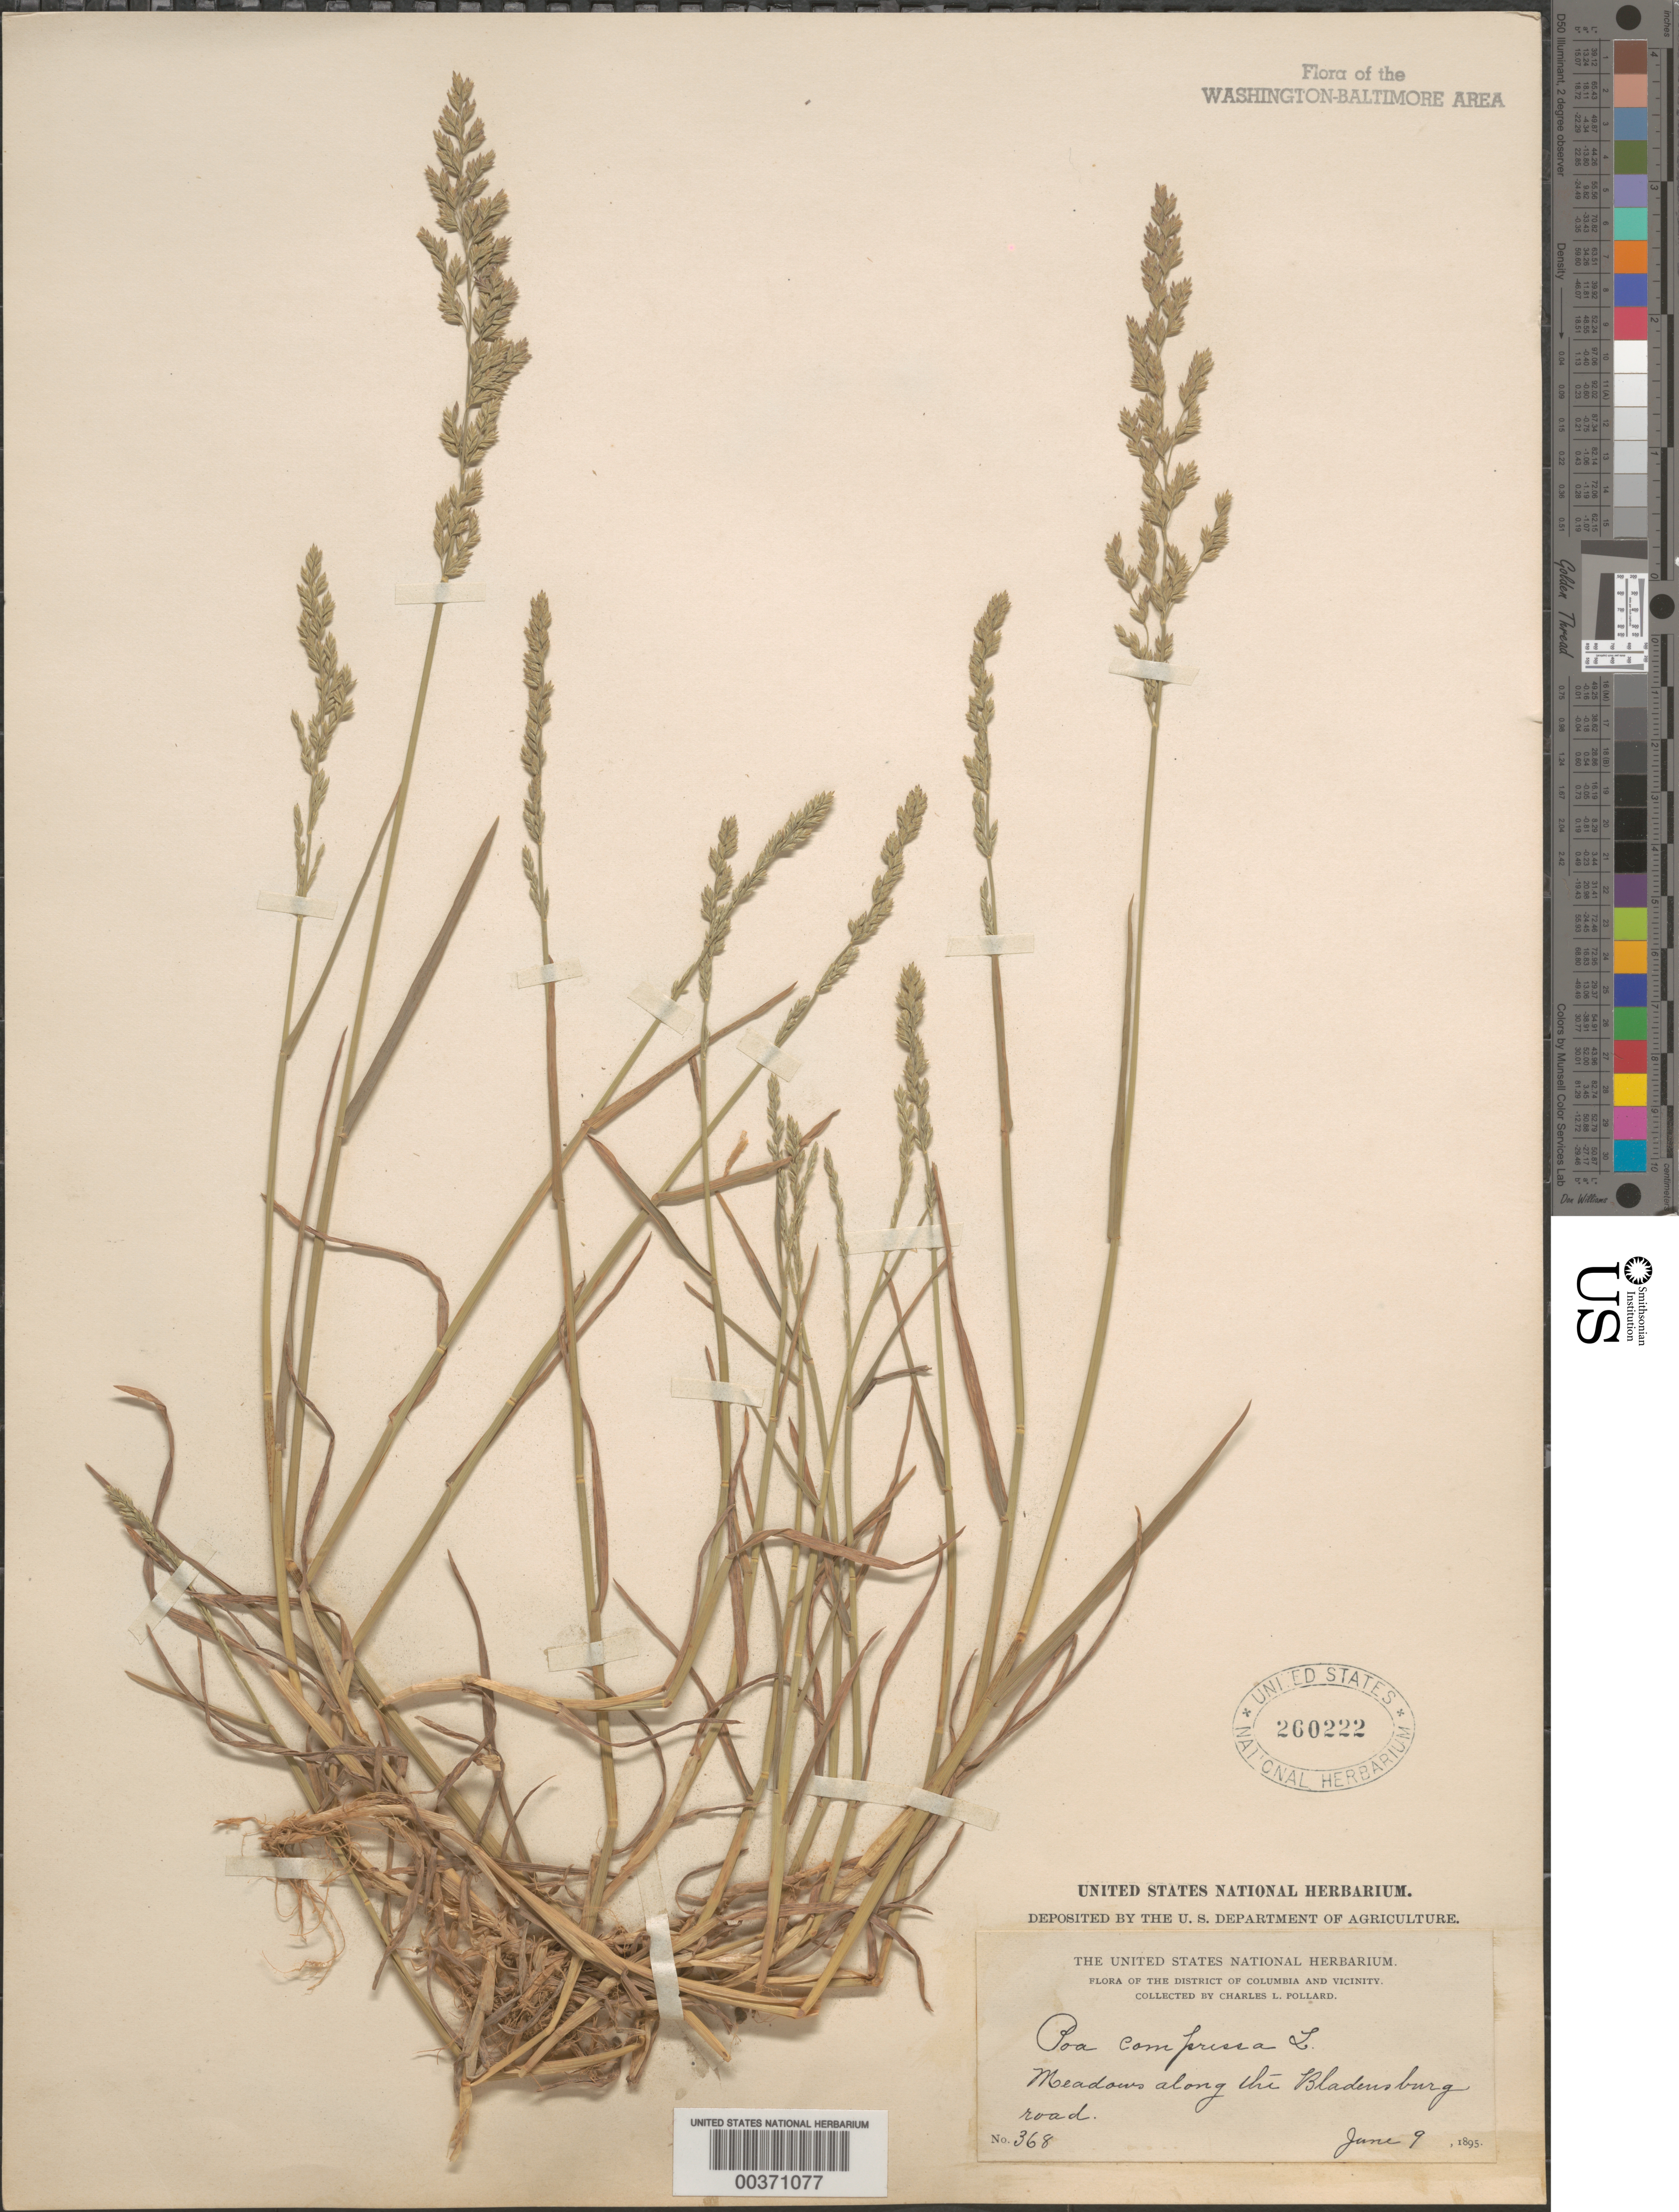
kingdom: Plantae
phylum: Tracheophyta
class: Liliopsida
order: Poales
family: Poaceae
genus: Poa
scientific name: Poa compressa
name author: L.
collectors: C. L. Pollard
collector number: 368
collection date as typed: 09 Jun 1895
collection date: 1895-06-09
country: United States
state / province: Maryland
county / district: Prince George's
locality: Bladensburg road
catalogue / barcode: US 260222